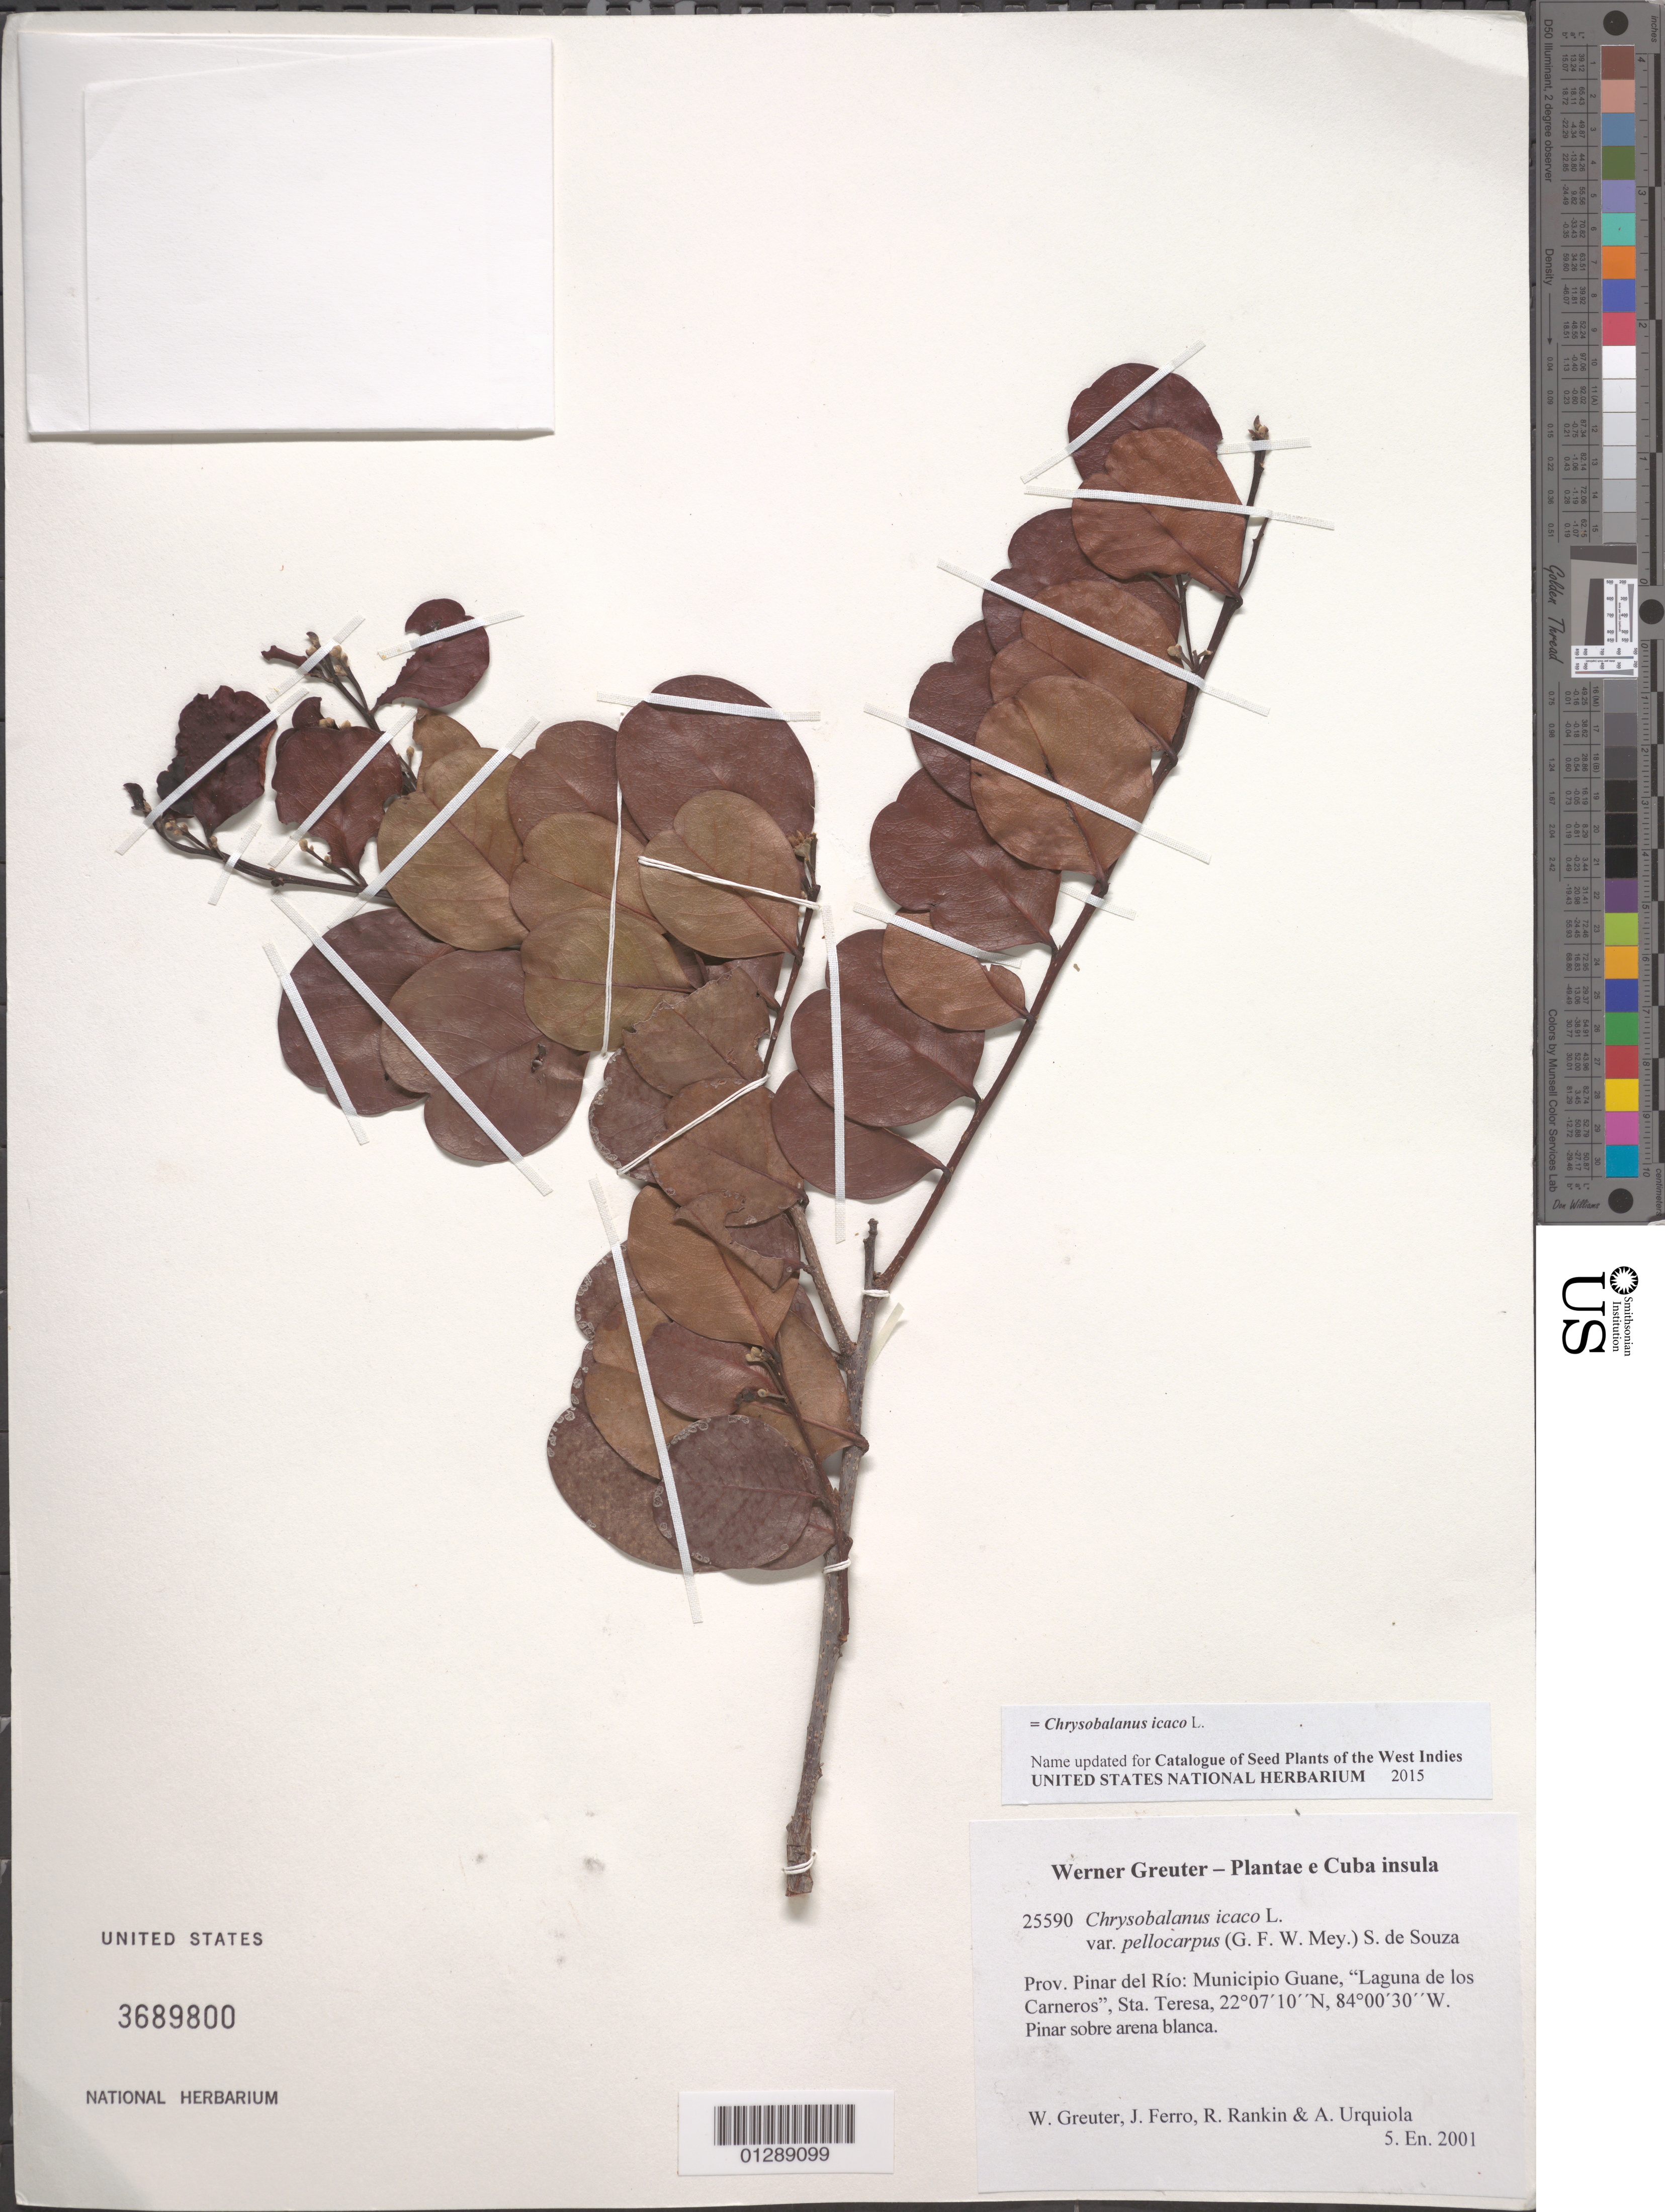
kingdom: Plantae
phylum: Tracheophyta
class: Magnoliopsida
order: Malpighiales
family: Chrysobalanaceae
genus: Chrysobalanus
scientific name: Chrysobalanus icaco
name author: L.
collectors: W. R. Greuter, J. Ferro, R. Rankin Rodriguez & A. Urquiola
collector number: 25590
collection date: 2001-01-05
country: Cuba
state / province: Pinar del Rio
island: Cuba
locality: Municipio Guane,"Laguna de los Carneros", Sta. Teresa.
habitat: Pinar sobre arena blanca.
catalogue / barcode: US 3689800